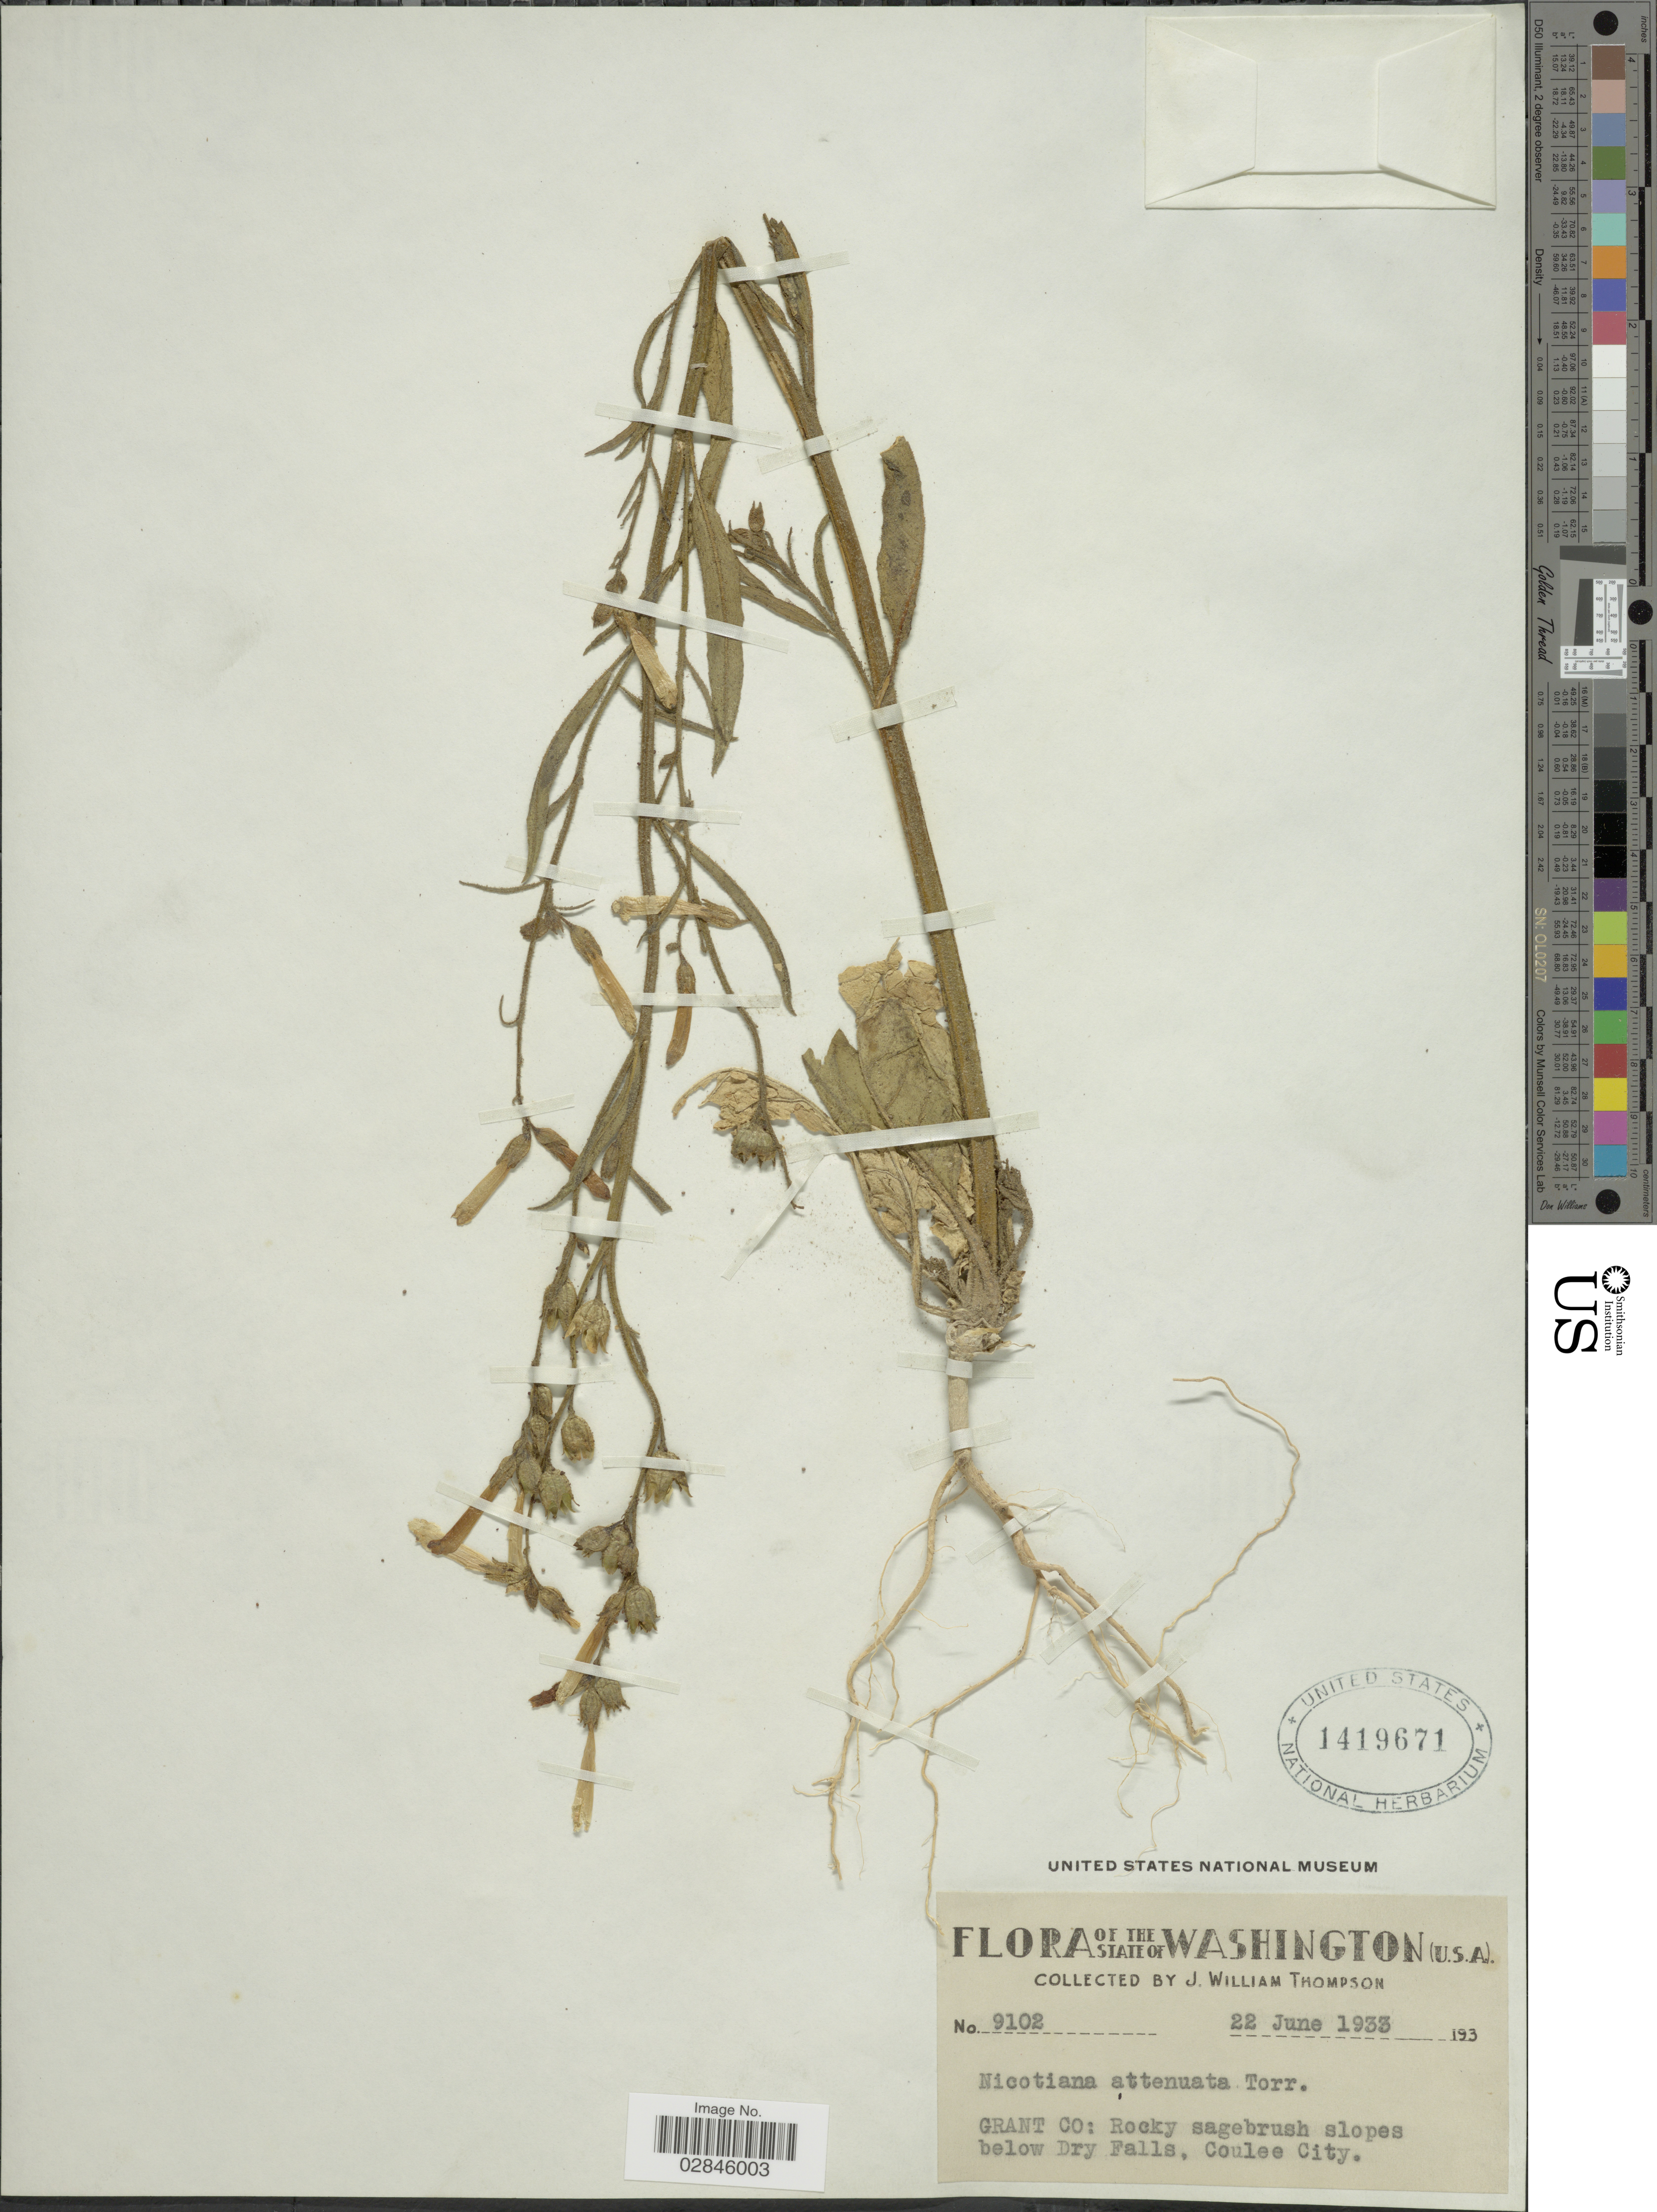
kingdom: Plantae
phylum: Tracheophyta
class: Magnoliopsida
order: Solanales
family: Solanaceae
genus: Nicotiana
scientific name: Nicotiana attenuata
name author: Torr. ex S. Watson in C. King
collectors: J. W. Thompson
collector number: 9102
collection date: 1933-06-22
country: United States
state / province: Washington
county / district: Grant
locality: U.S.A. Grant Co: Rocky sagebrush slopes below Dry Falls, Coulee City.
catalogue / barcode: US 1419671